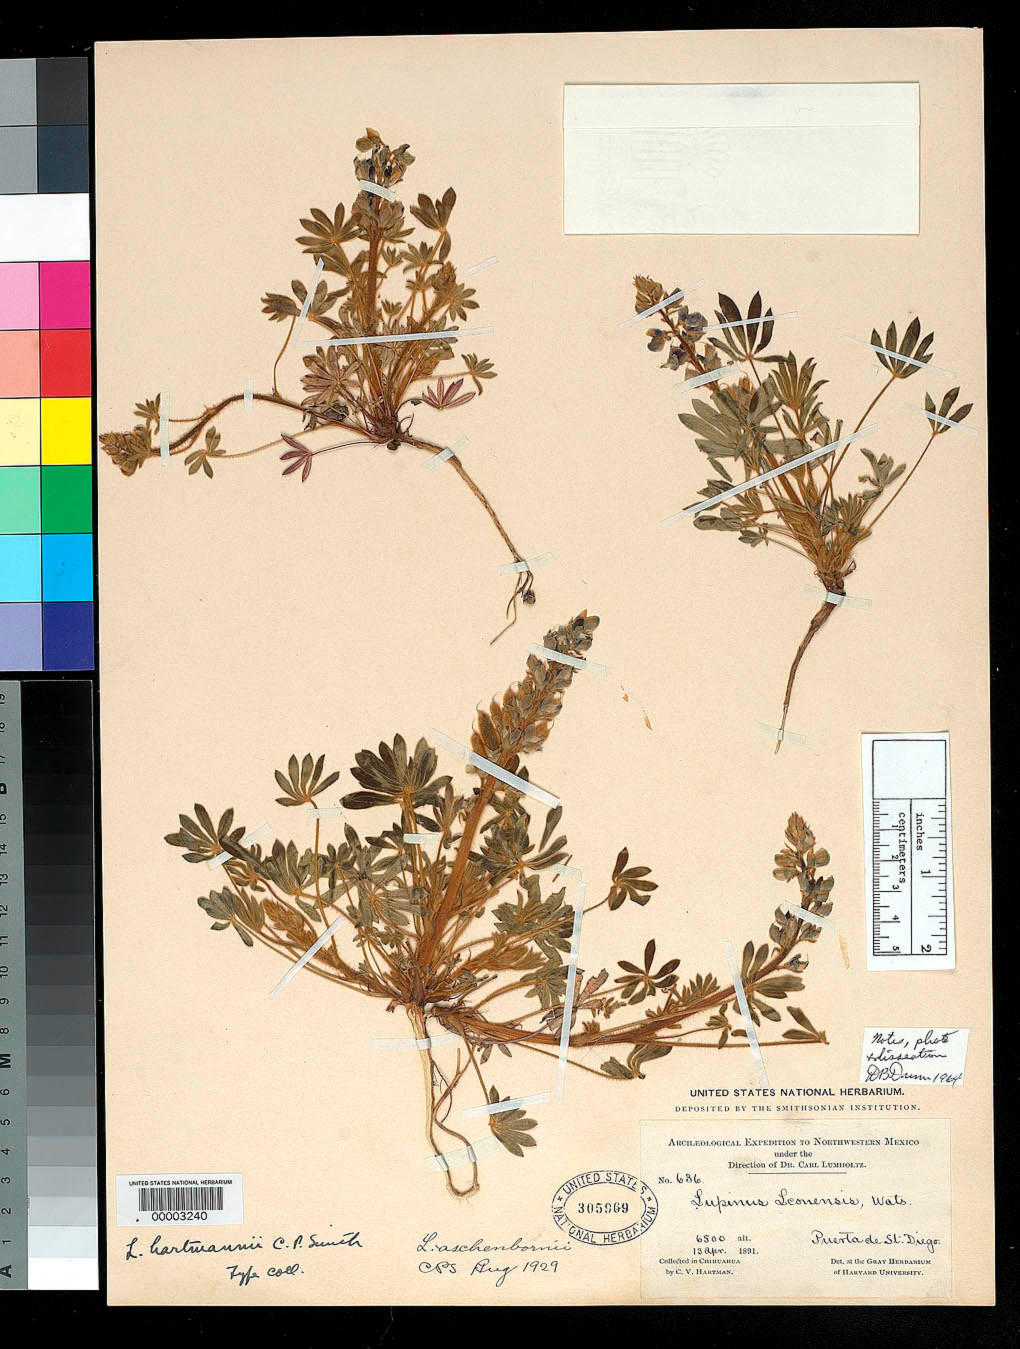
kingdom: Plantae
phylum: Tracheophyta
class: Magnoliopsida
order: Fabales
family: Fabaceae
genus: Lupinus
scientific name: Lupinus hartmannii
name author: C.P. Sm.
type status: Isotype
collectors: C. V. Hartman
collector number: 636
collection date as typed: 13 Apr 1891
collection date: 1891-04-13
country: Mexico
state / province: Chihuahua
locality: Puerta de St. Diego.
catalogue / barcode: US 305969